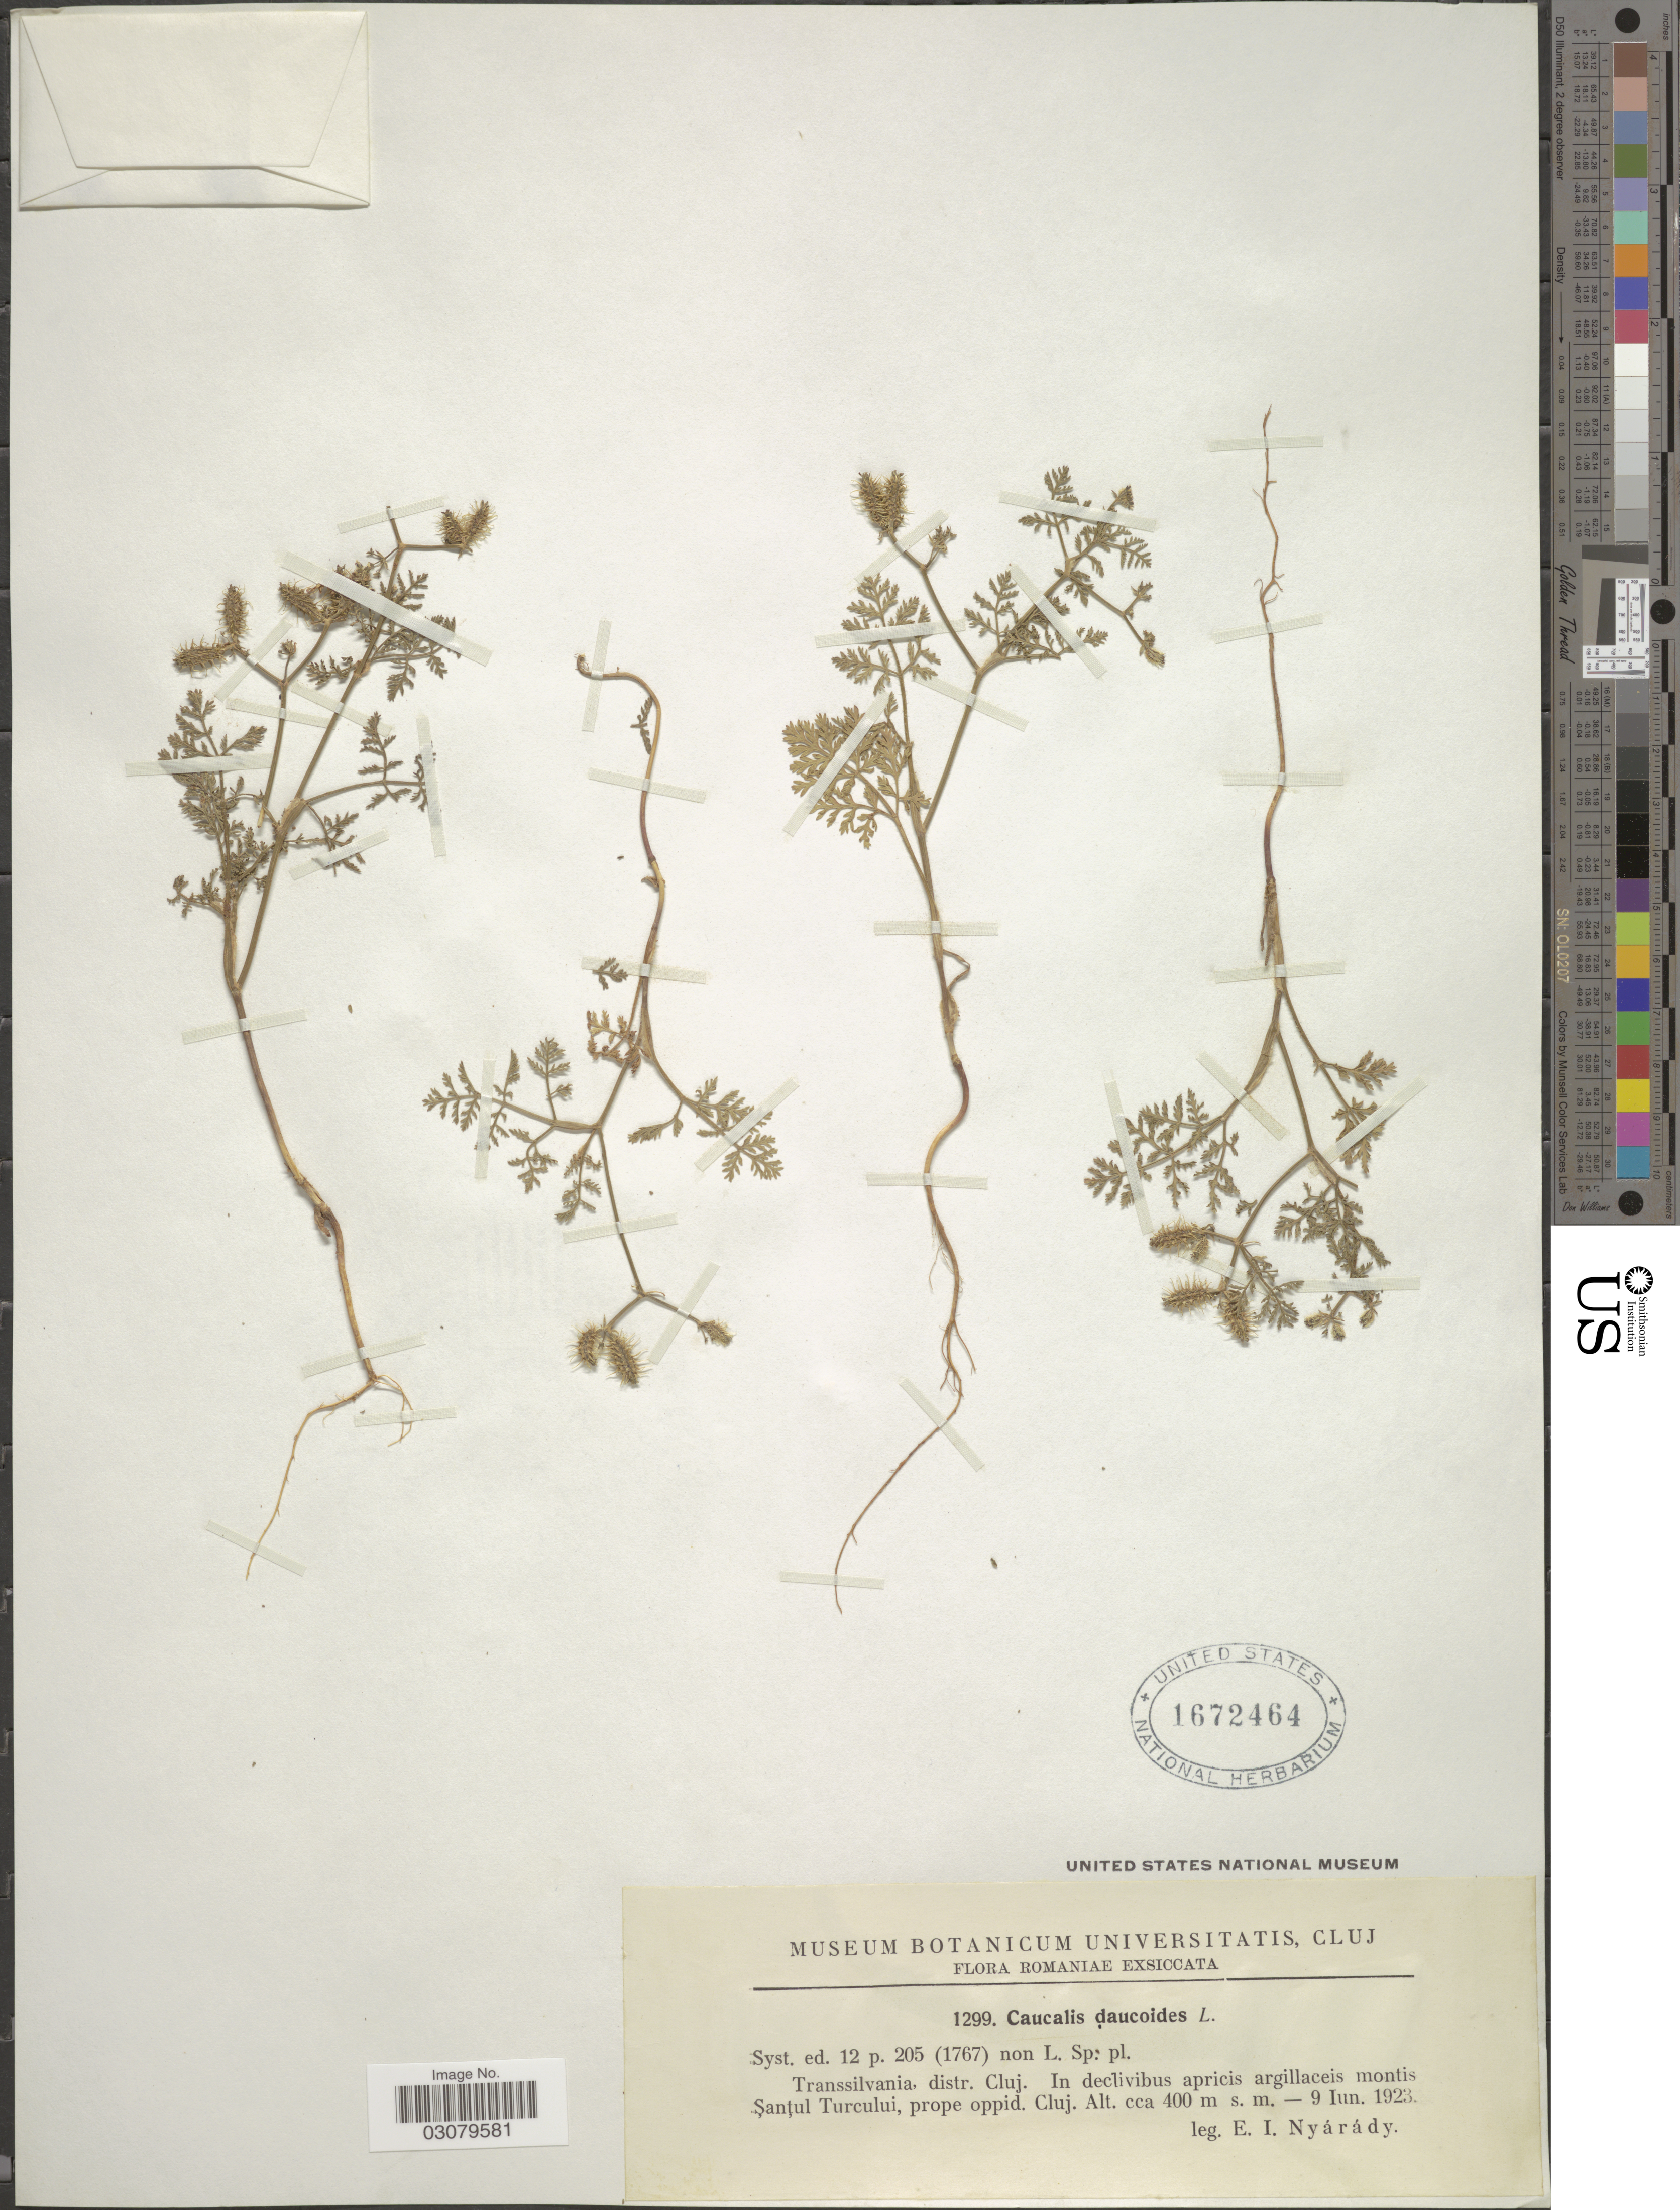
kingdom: Plantae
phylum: Tracheophyta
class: Magnoliopsida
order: Apiales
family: Apiaceae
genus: Caucalis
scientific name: Caucalis daucoides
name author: L.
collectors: E. Nyárády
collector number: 1299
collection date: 1923-06-09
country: Romania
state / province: Cluj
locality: Transsilvania. In declivibus apricis argillaceis montis Santul Turcului, prope oppid. Cluj.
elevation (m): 400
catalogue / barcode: US 1672464